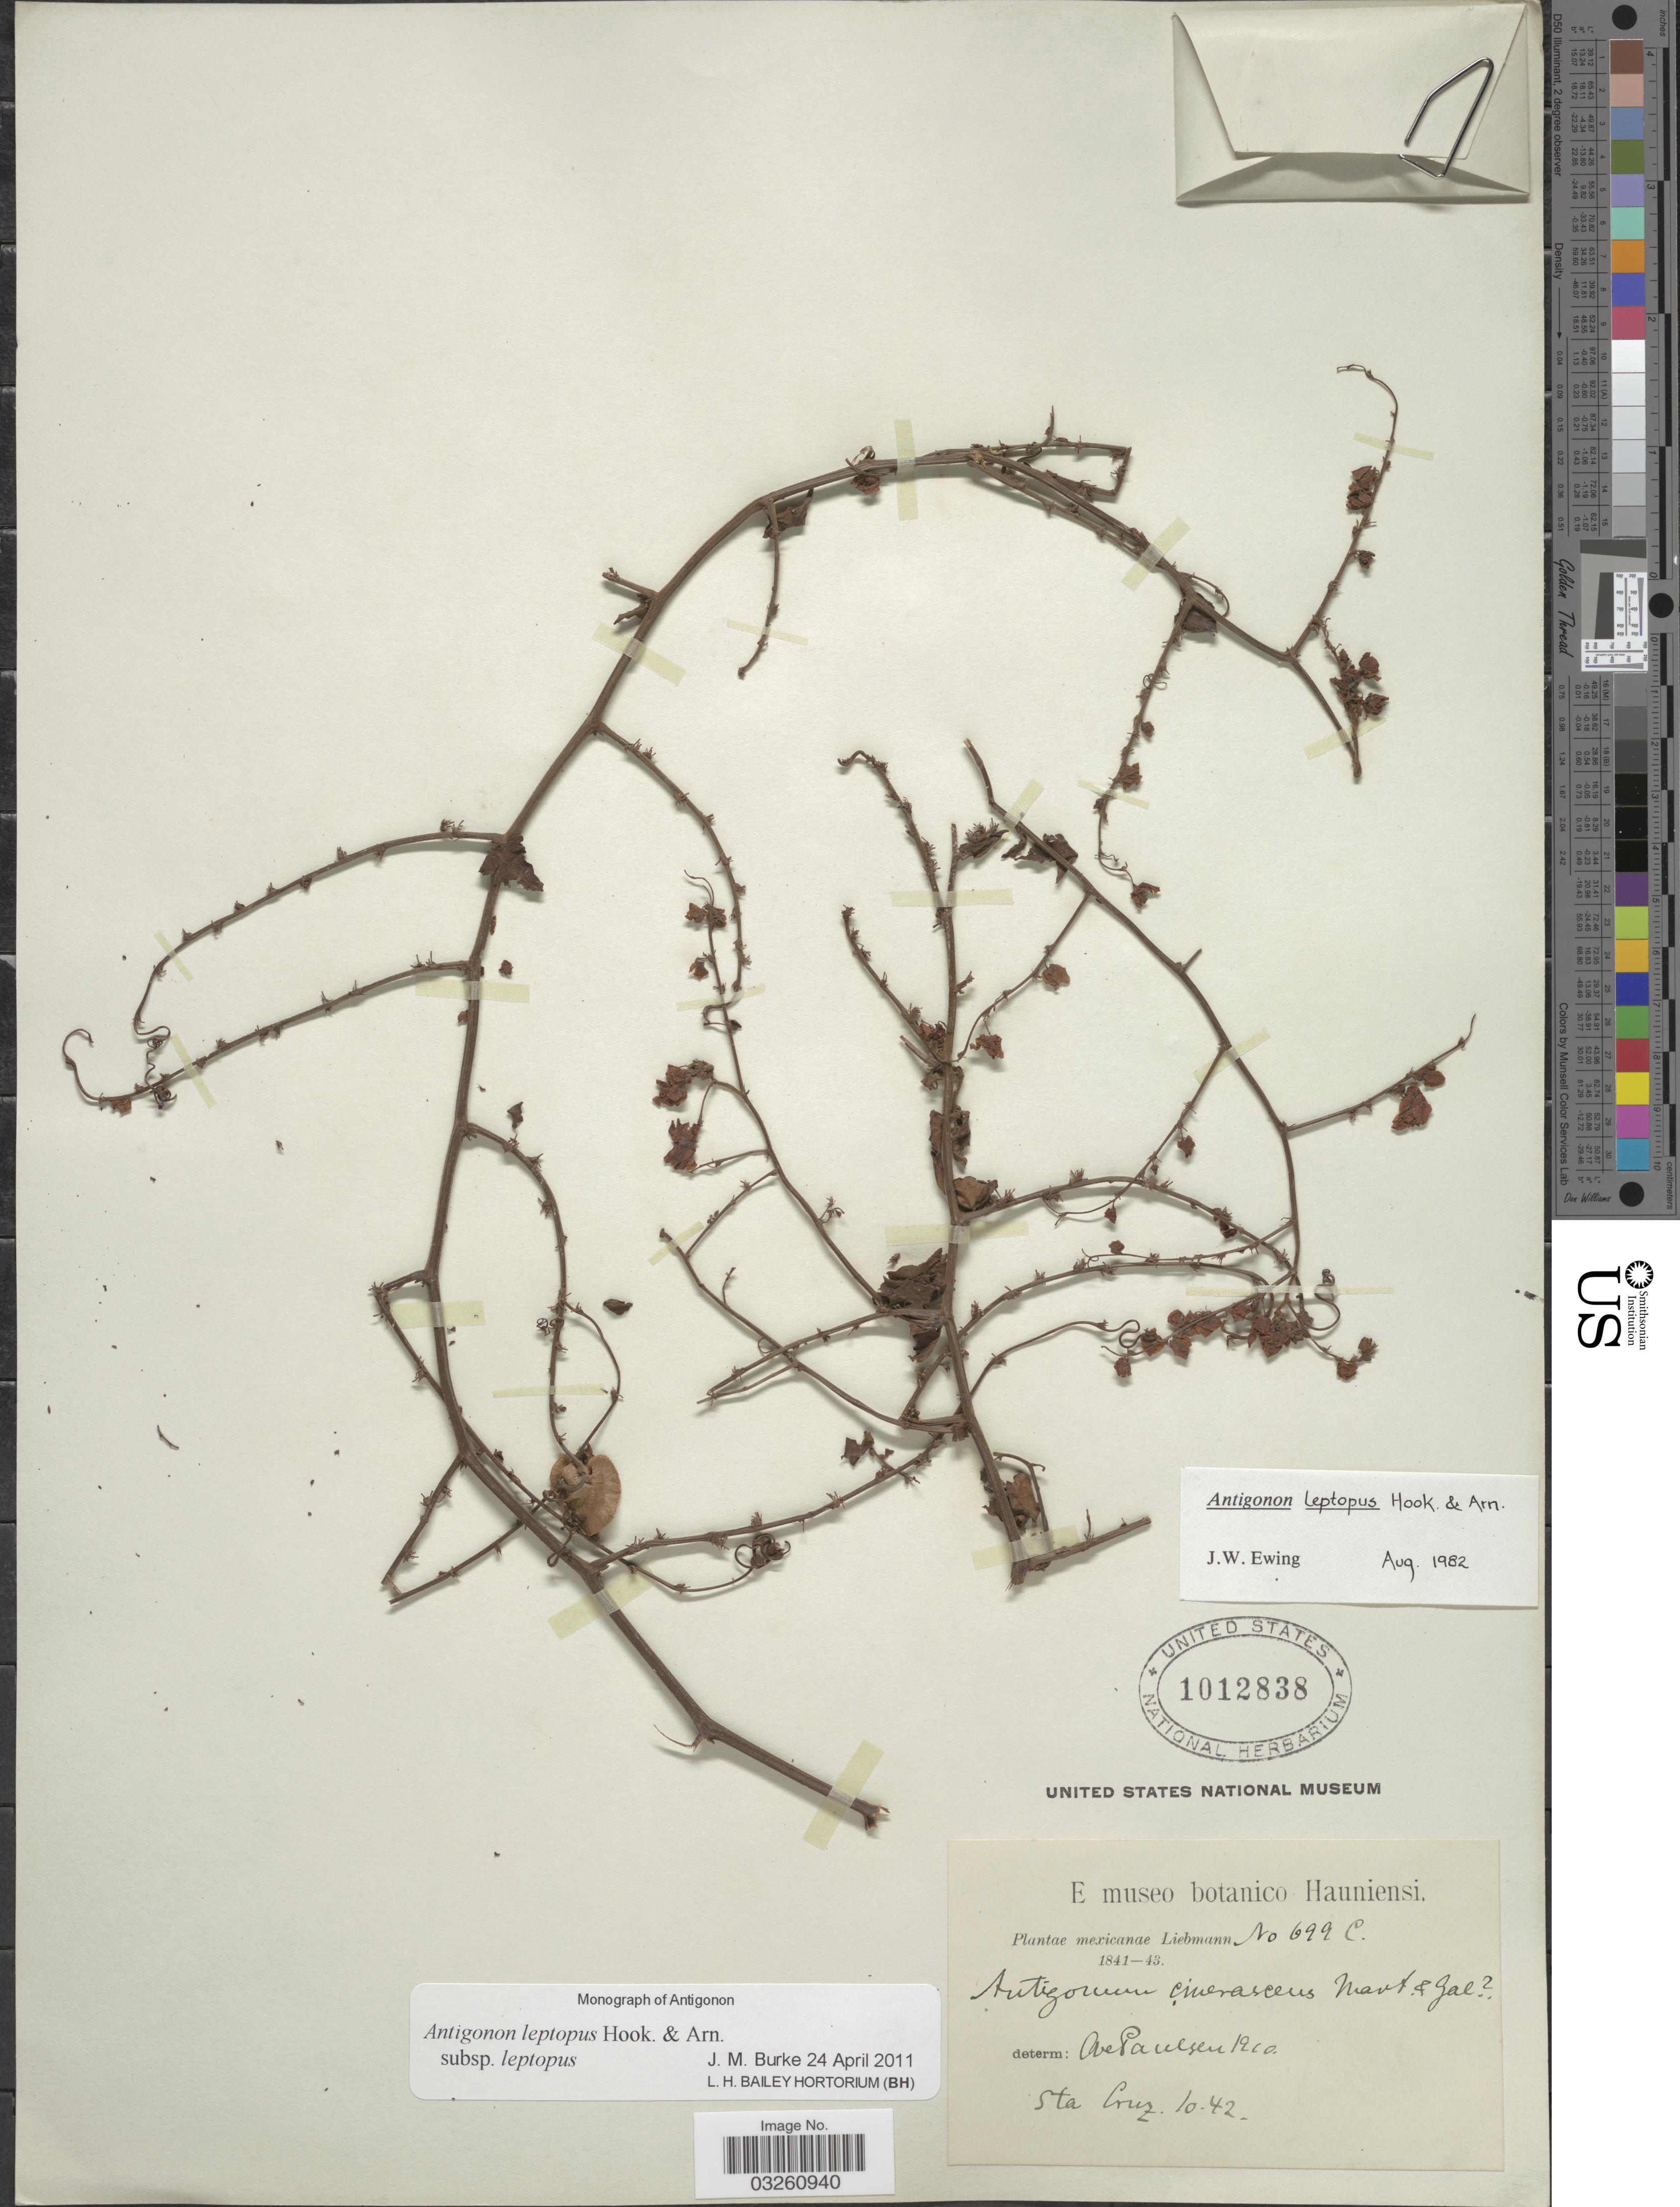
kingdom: Plantae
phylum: Tracheophyta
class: Magnoliopsida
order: Caryophyllales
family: Polygonaceae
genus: Antigonon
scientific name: Antigonon leptopus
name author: Hook. & Arn.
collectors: Liebmann, --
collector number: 699C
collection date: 1842-10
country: Mexico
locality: Sta. Cruz.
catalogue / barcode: US 1012838